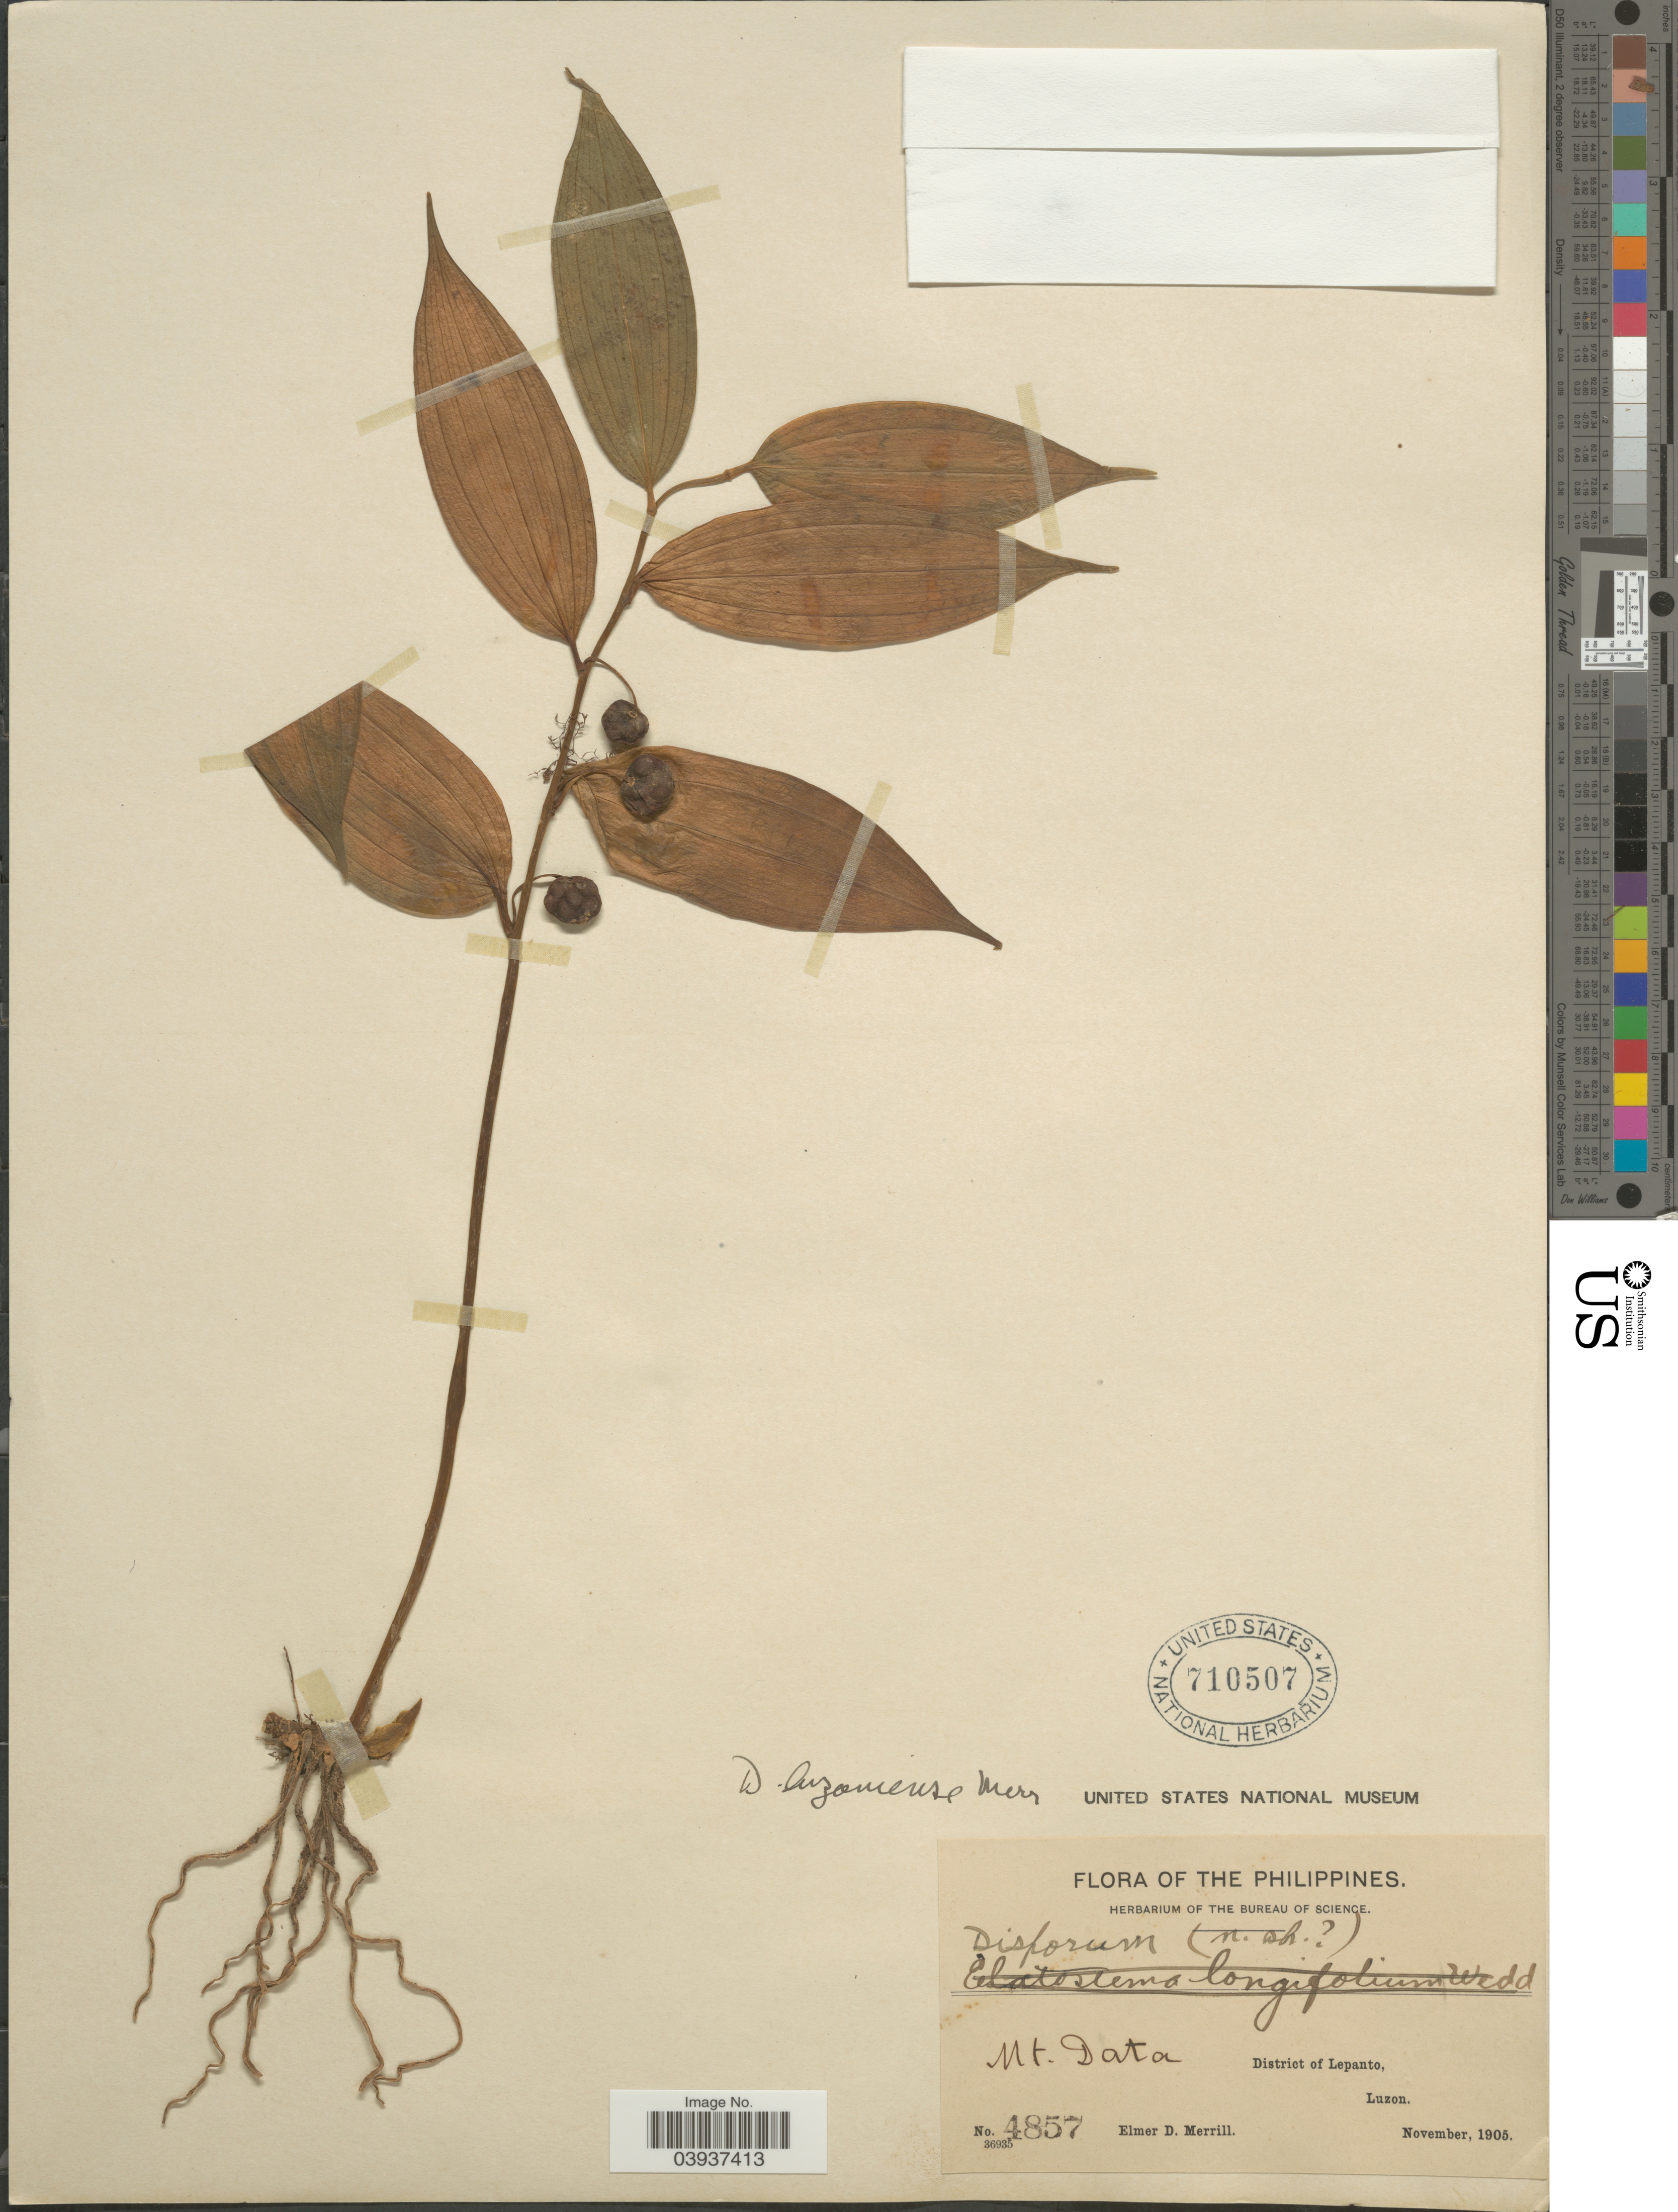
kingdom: Plantae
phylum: Tracheophyta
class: Liliopsida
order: Liliales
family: Colchicaceae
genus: Disporum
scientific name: Disporum luzoniense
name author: Merr.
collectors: E. D. Merrill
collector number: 4857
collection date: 1905-11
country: Philippines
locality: Mt. Data. District of Lepanto, Luzon.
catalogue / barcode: US 710507